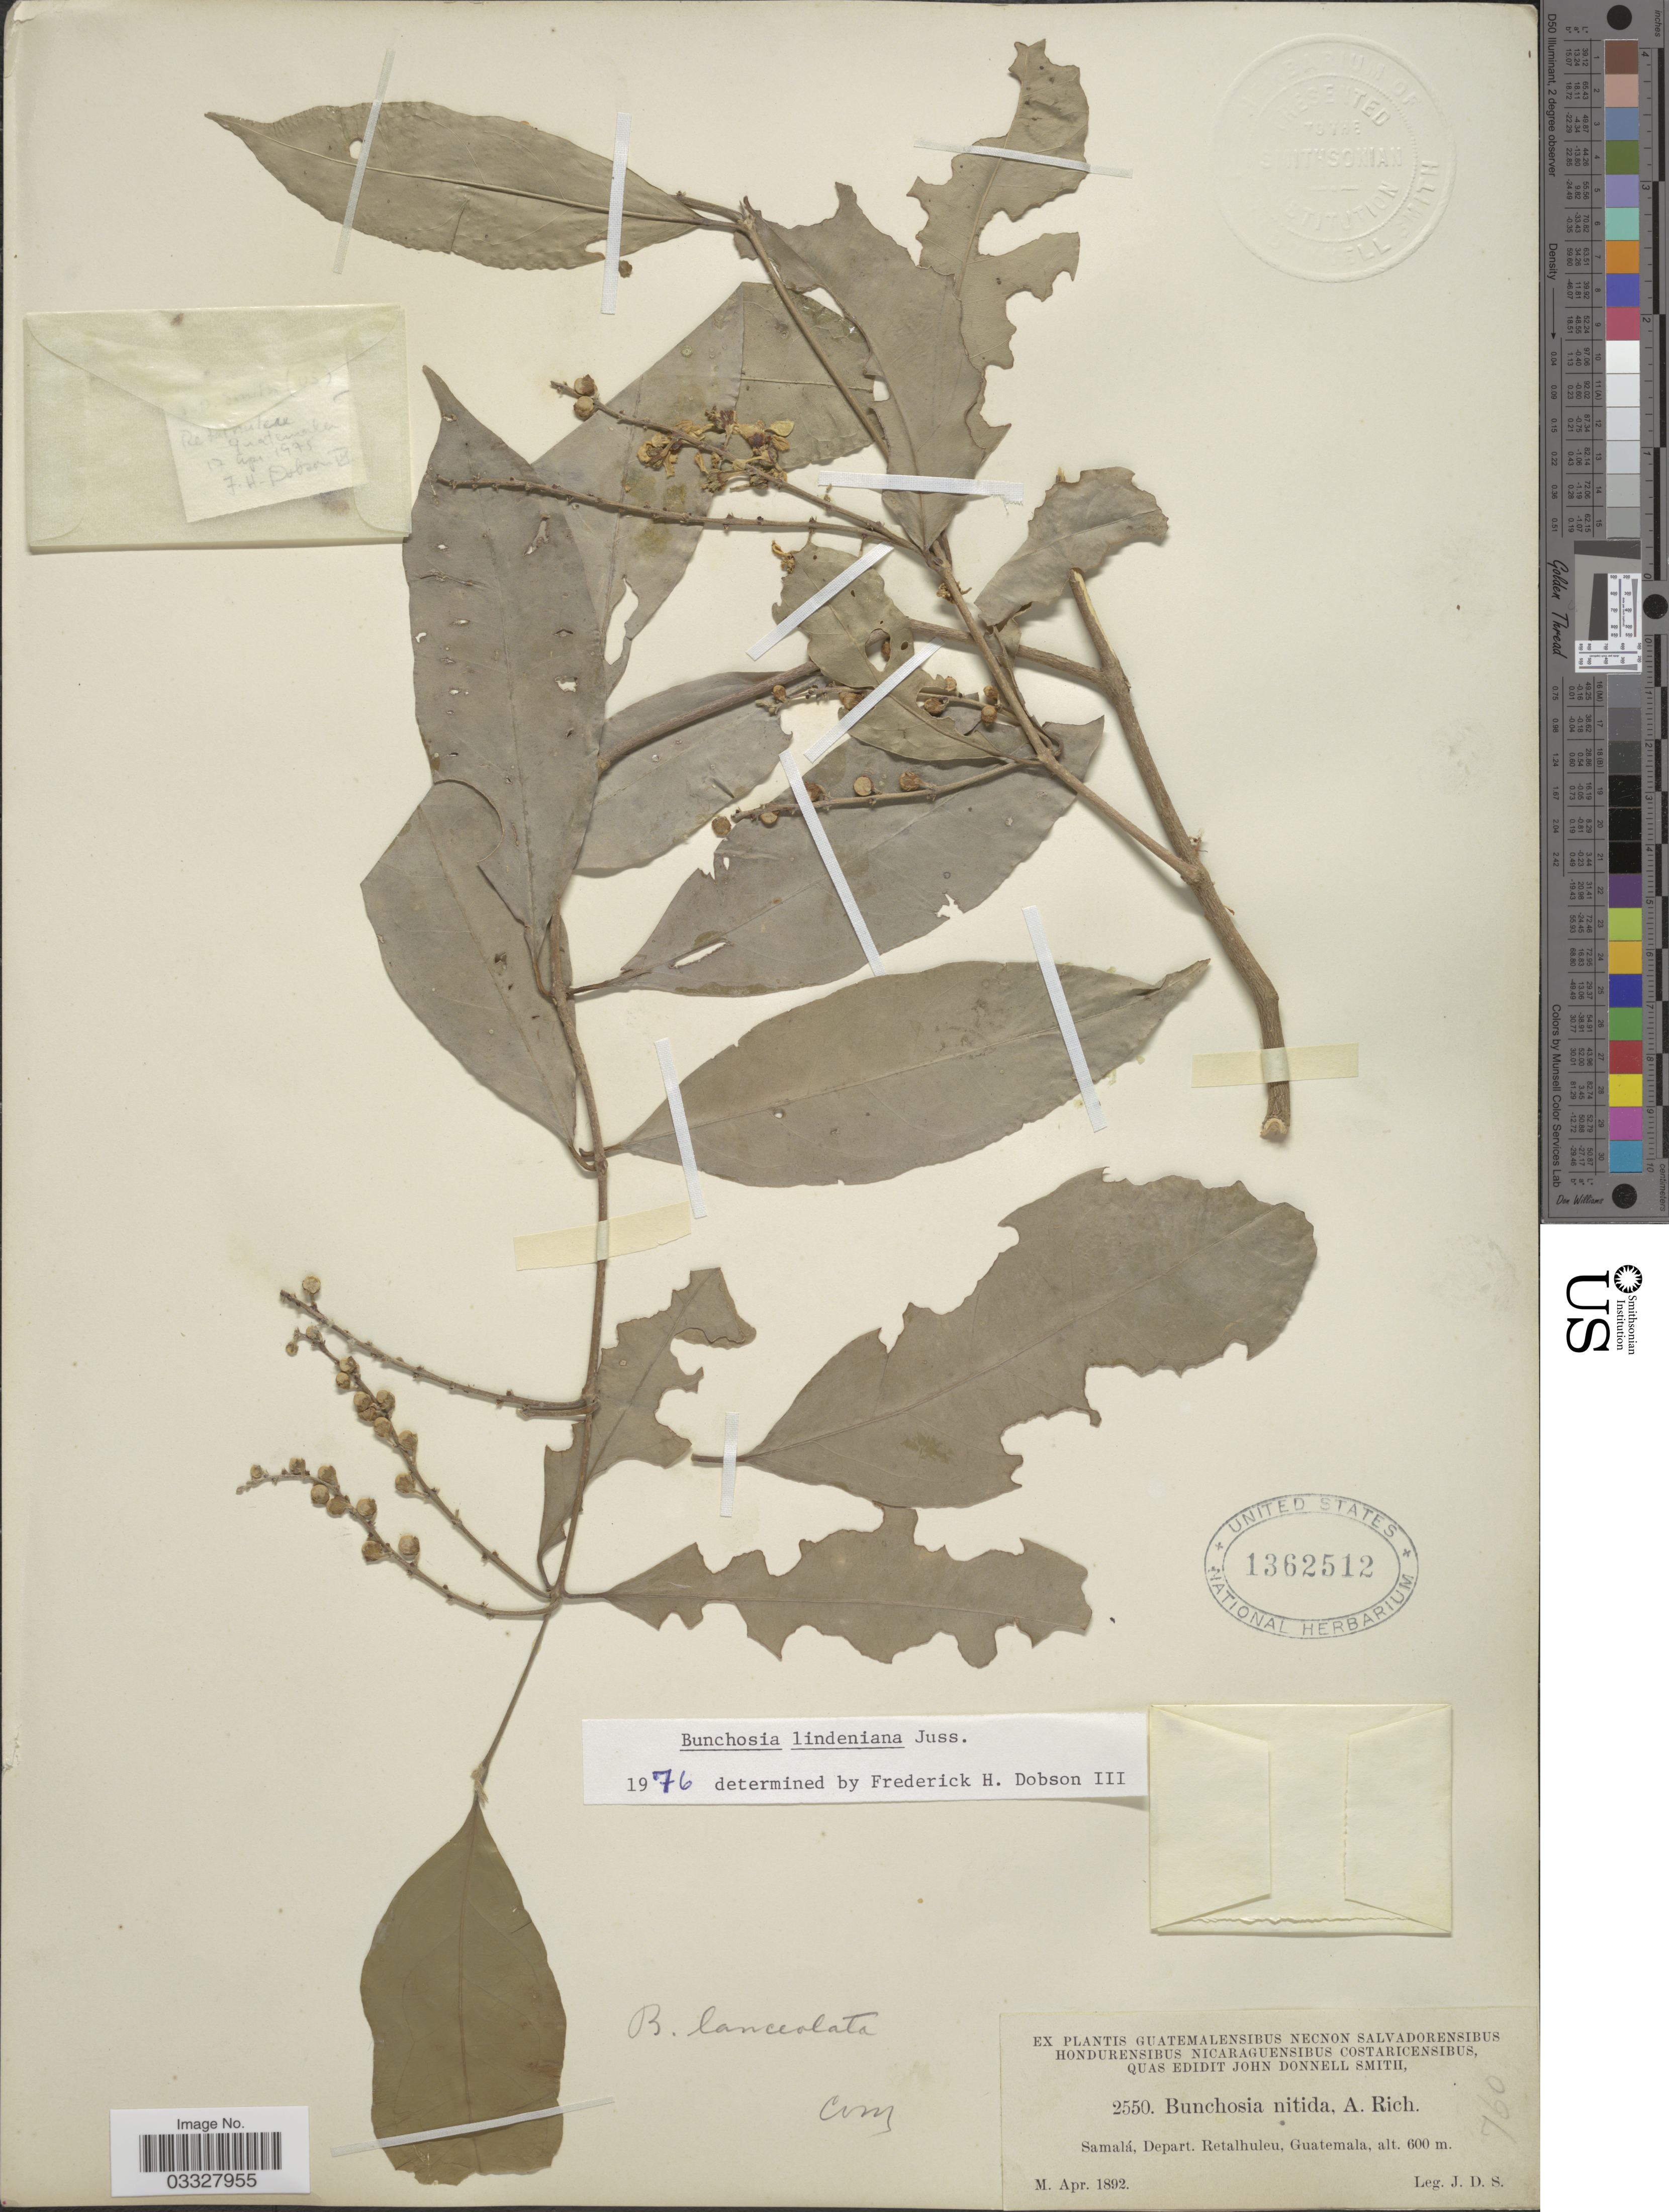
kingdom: Plantae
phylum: Tracheophyta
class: Magnoliopsida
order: Malpighiales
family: Malpighiaceae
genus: Bunchosia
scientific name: Bunchosia lindeniana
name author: A. Juss.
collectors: J. Donnell Smith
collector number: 2550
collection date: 1892-04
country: Guatemala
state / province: Retalhuleu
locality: Samalá, Depart. Retalhuleu.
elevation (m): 600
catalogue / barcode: US 1362512